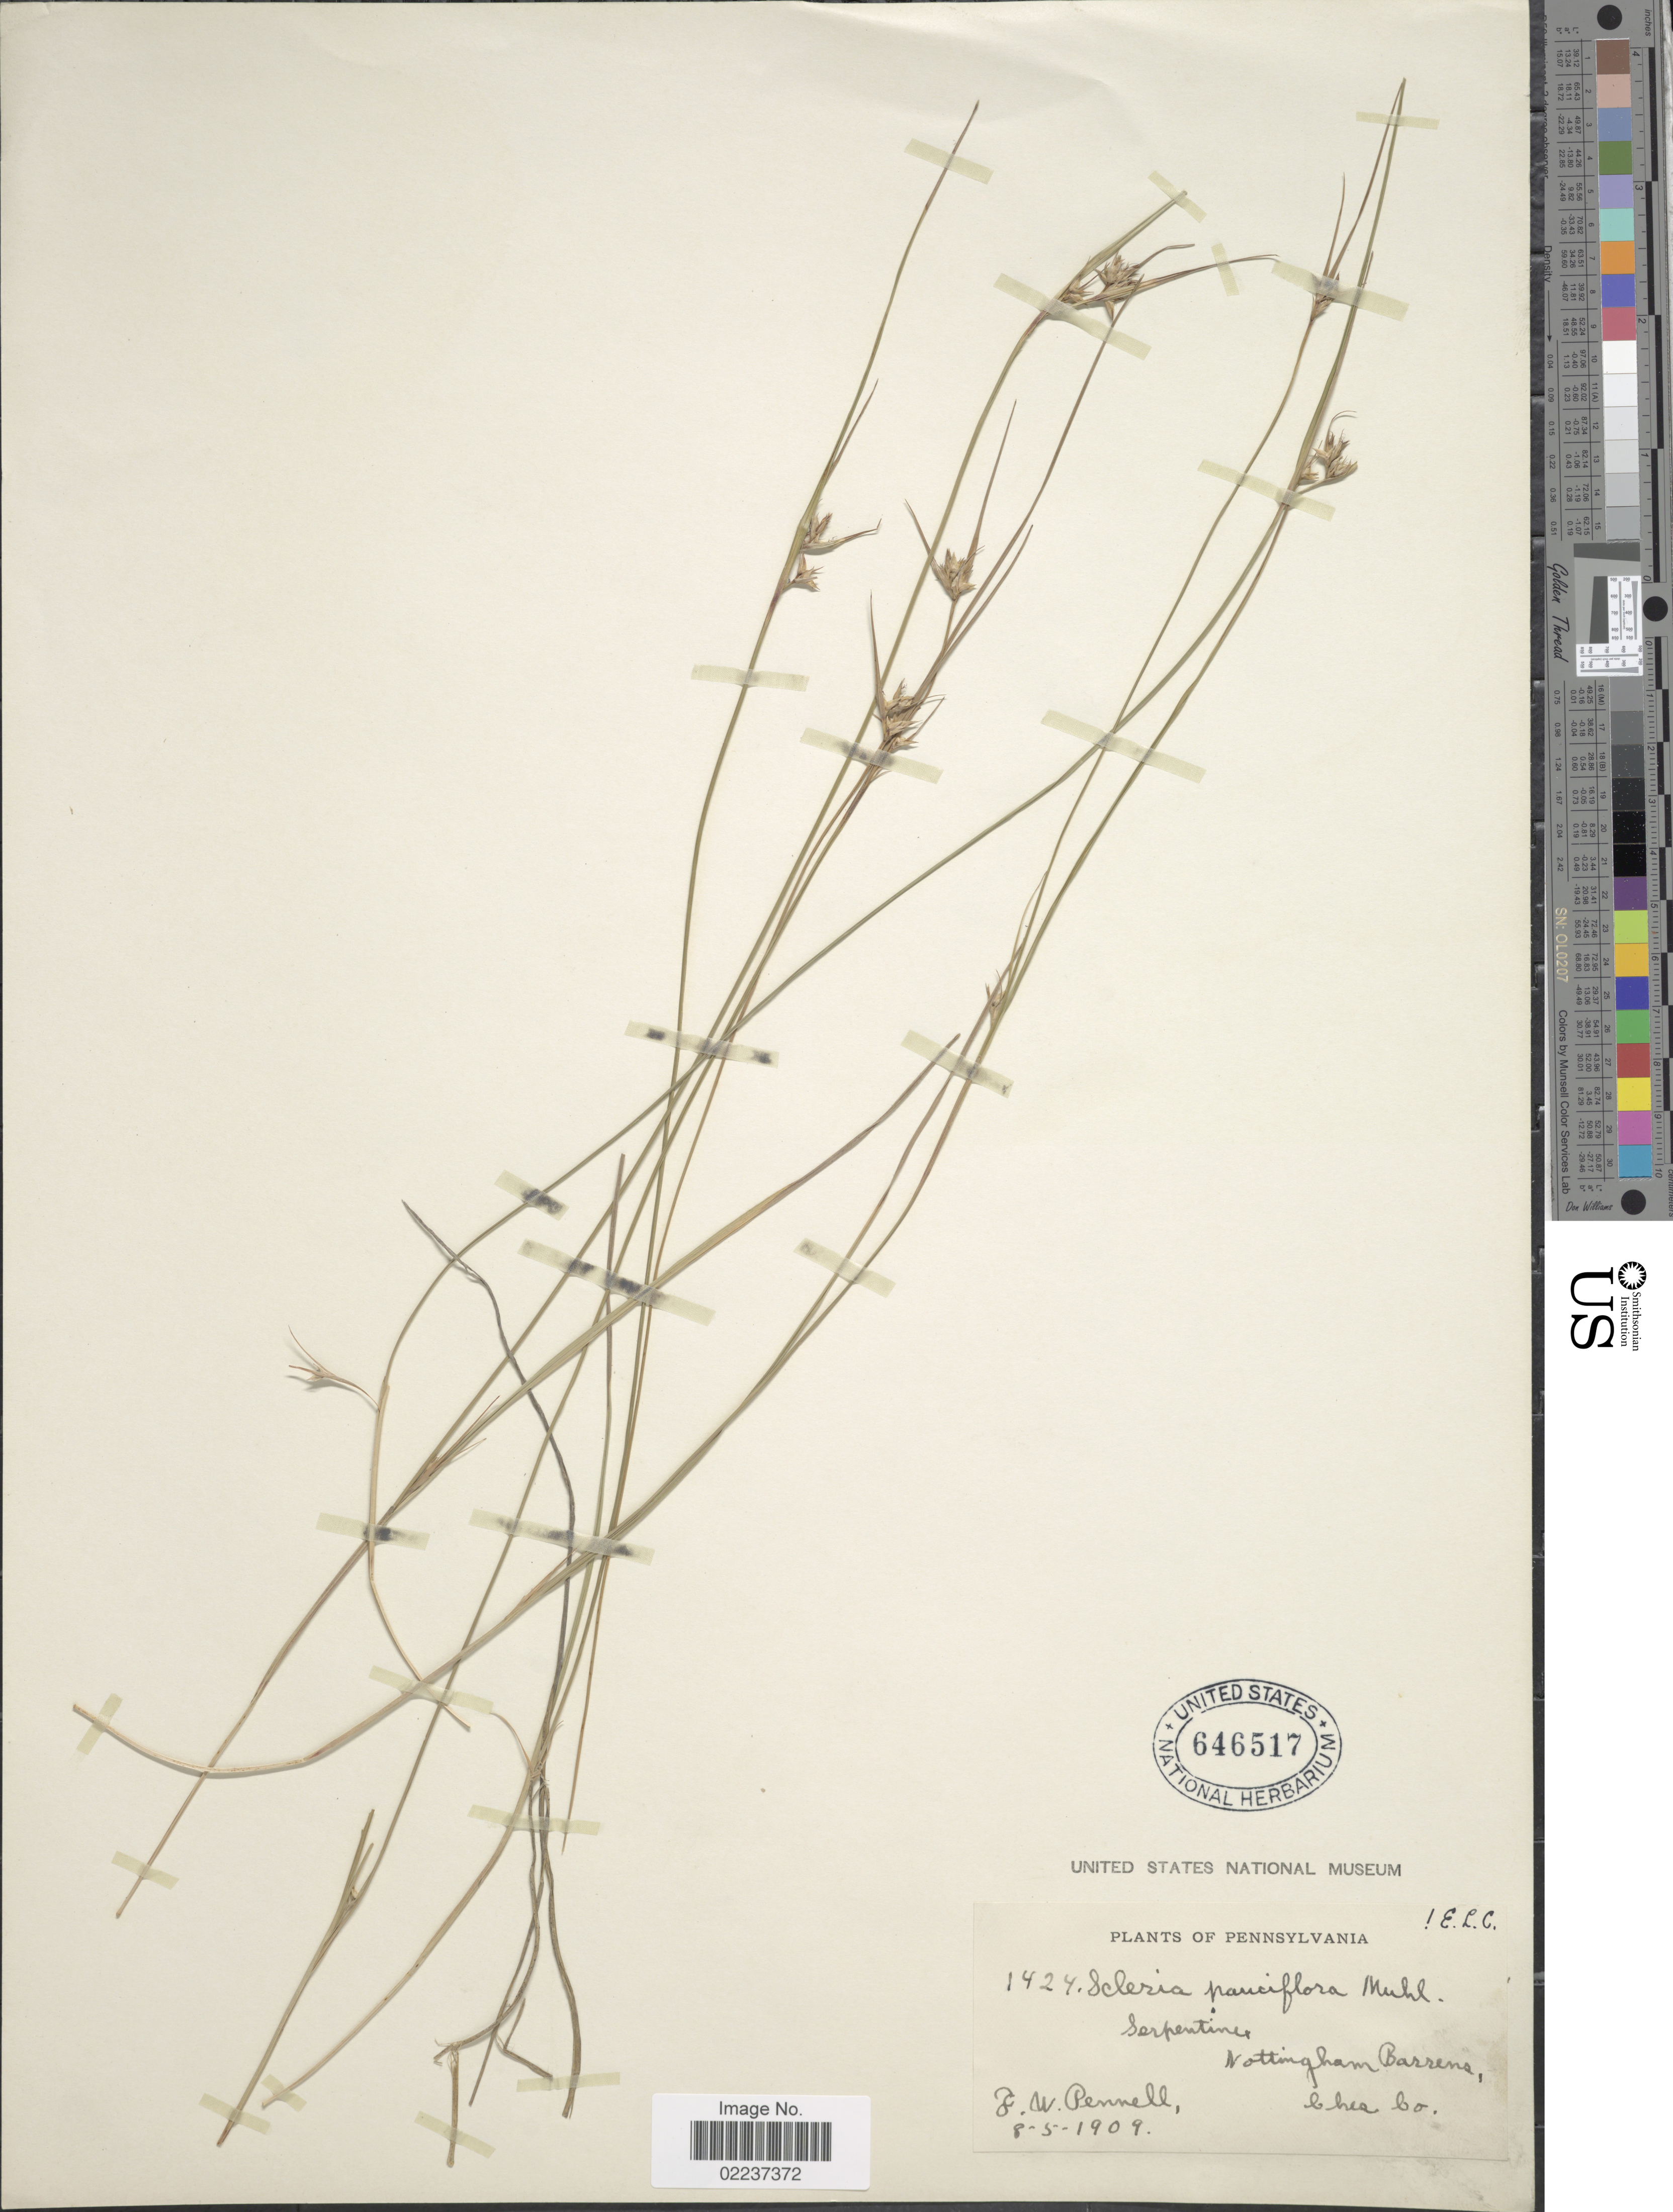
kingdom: Plantae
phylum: Tracheophyta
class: Liliopsida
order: Poales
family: Cyperaceae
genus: Scleria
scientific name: Scleria pauciflora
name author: Muhl. ex Willd.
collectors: F. W. Pennell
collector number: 1424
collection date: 1909-08-05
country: United States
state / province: Pennsylvania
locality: Serpentine, Nottingham Barrens, Ches. Co.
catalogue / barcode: US 646517